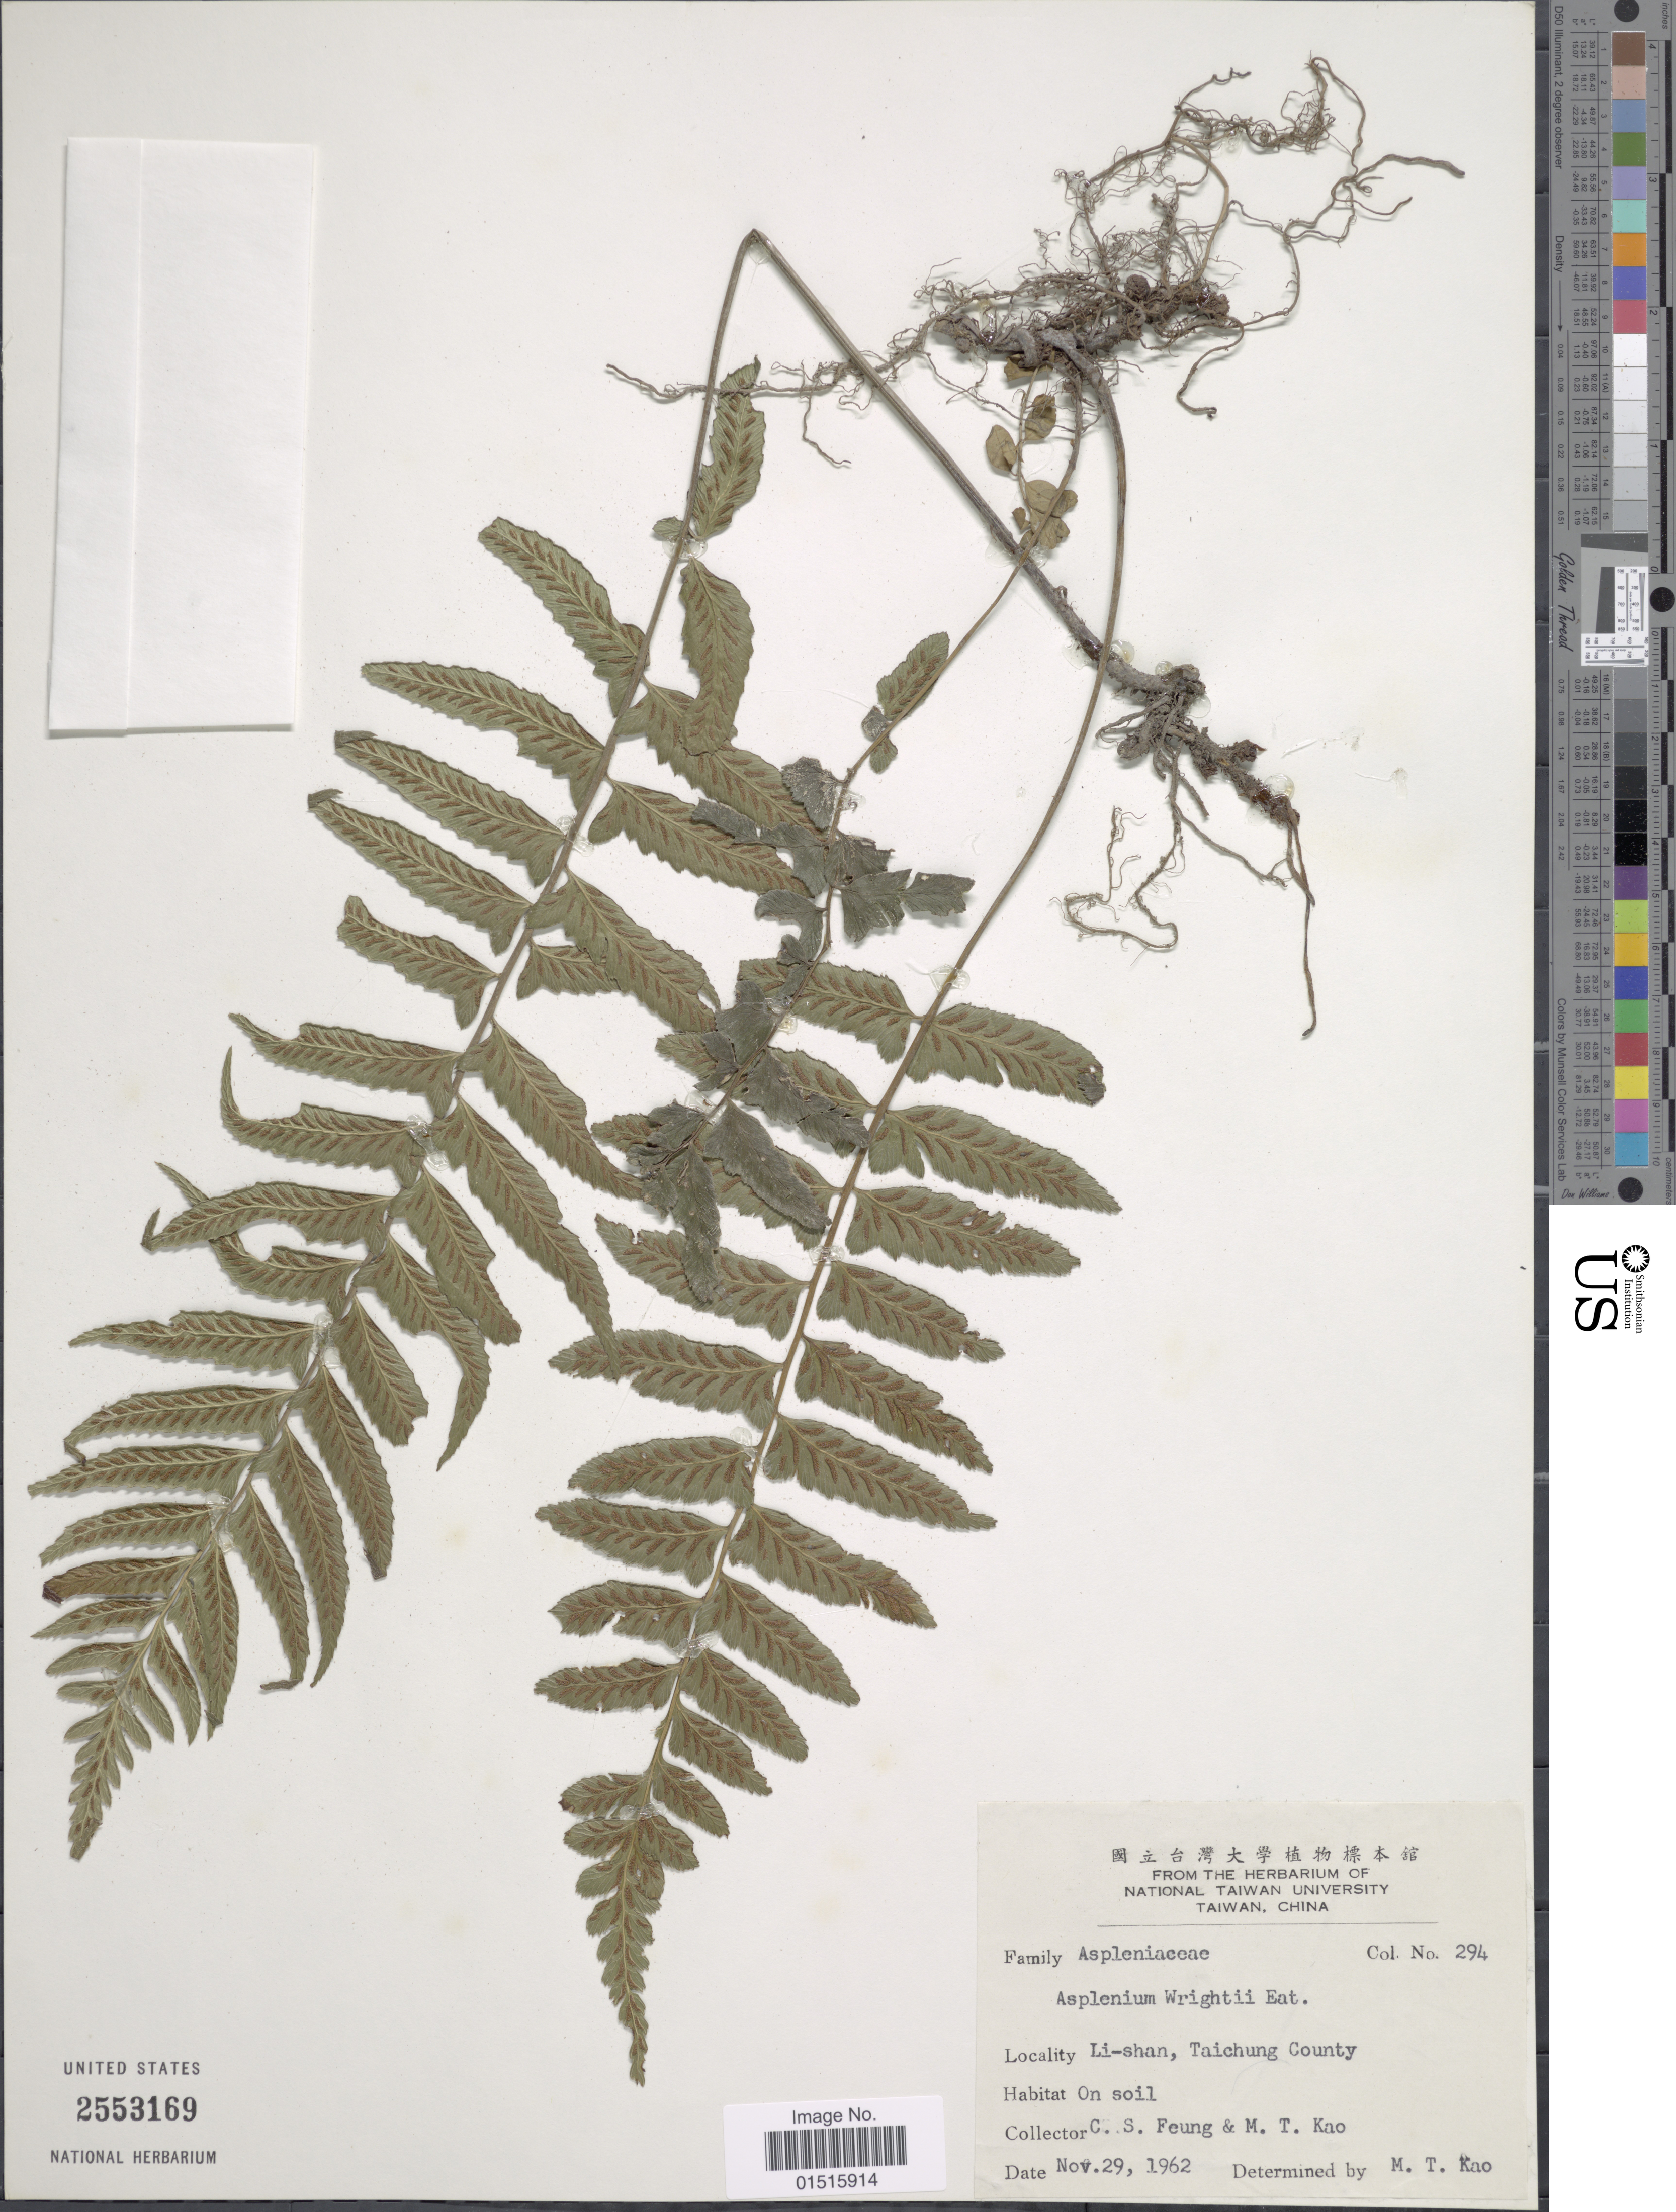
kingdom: Plantae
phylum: Tracheophyta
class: Polypodiopsida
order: Polypodiales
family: Aspleniaceae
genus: Asplenium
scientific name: Asplenium wrightii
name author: D.C. Eaton ex Hook.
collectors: C. Feung & M. T. Kao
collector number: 294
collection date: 1962-11-29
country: Taiwan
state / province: Taichung City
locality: Li-shan, Taichung County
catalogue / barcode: US 2553169